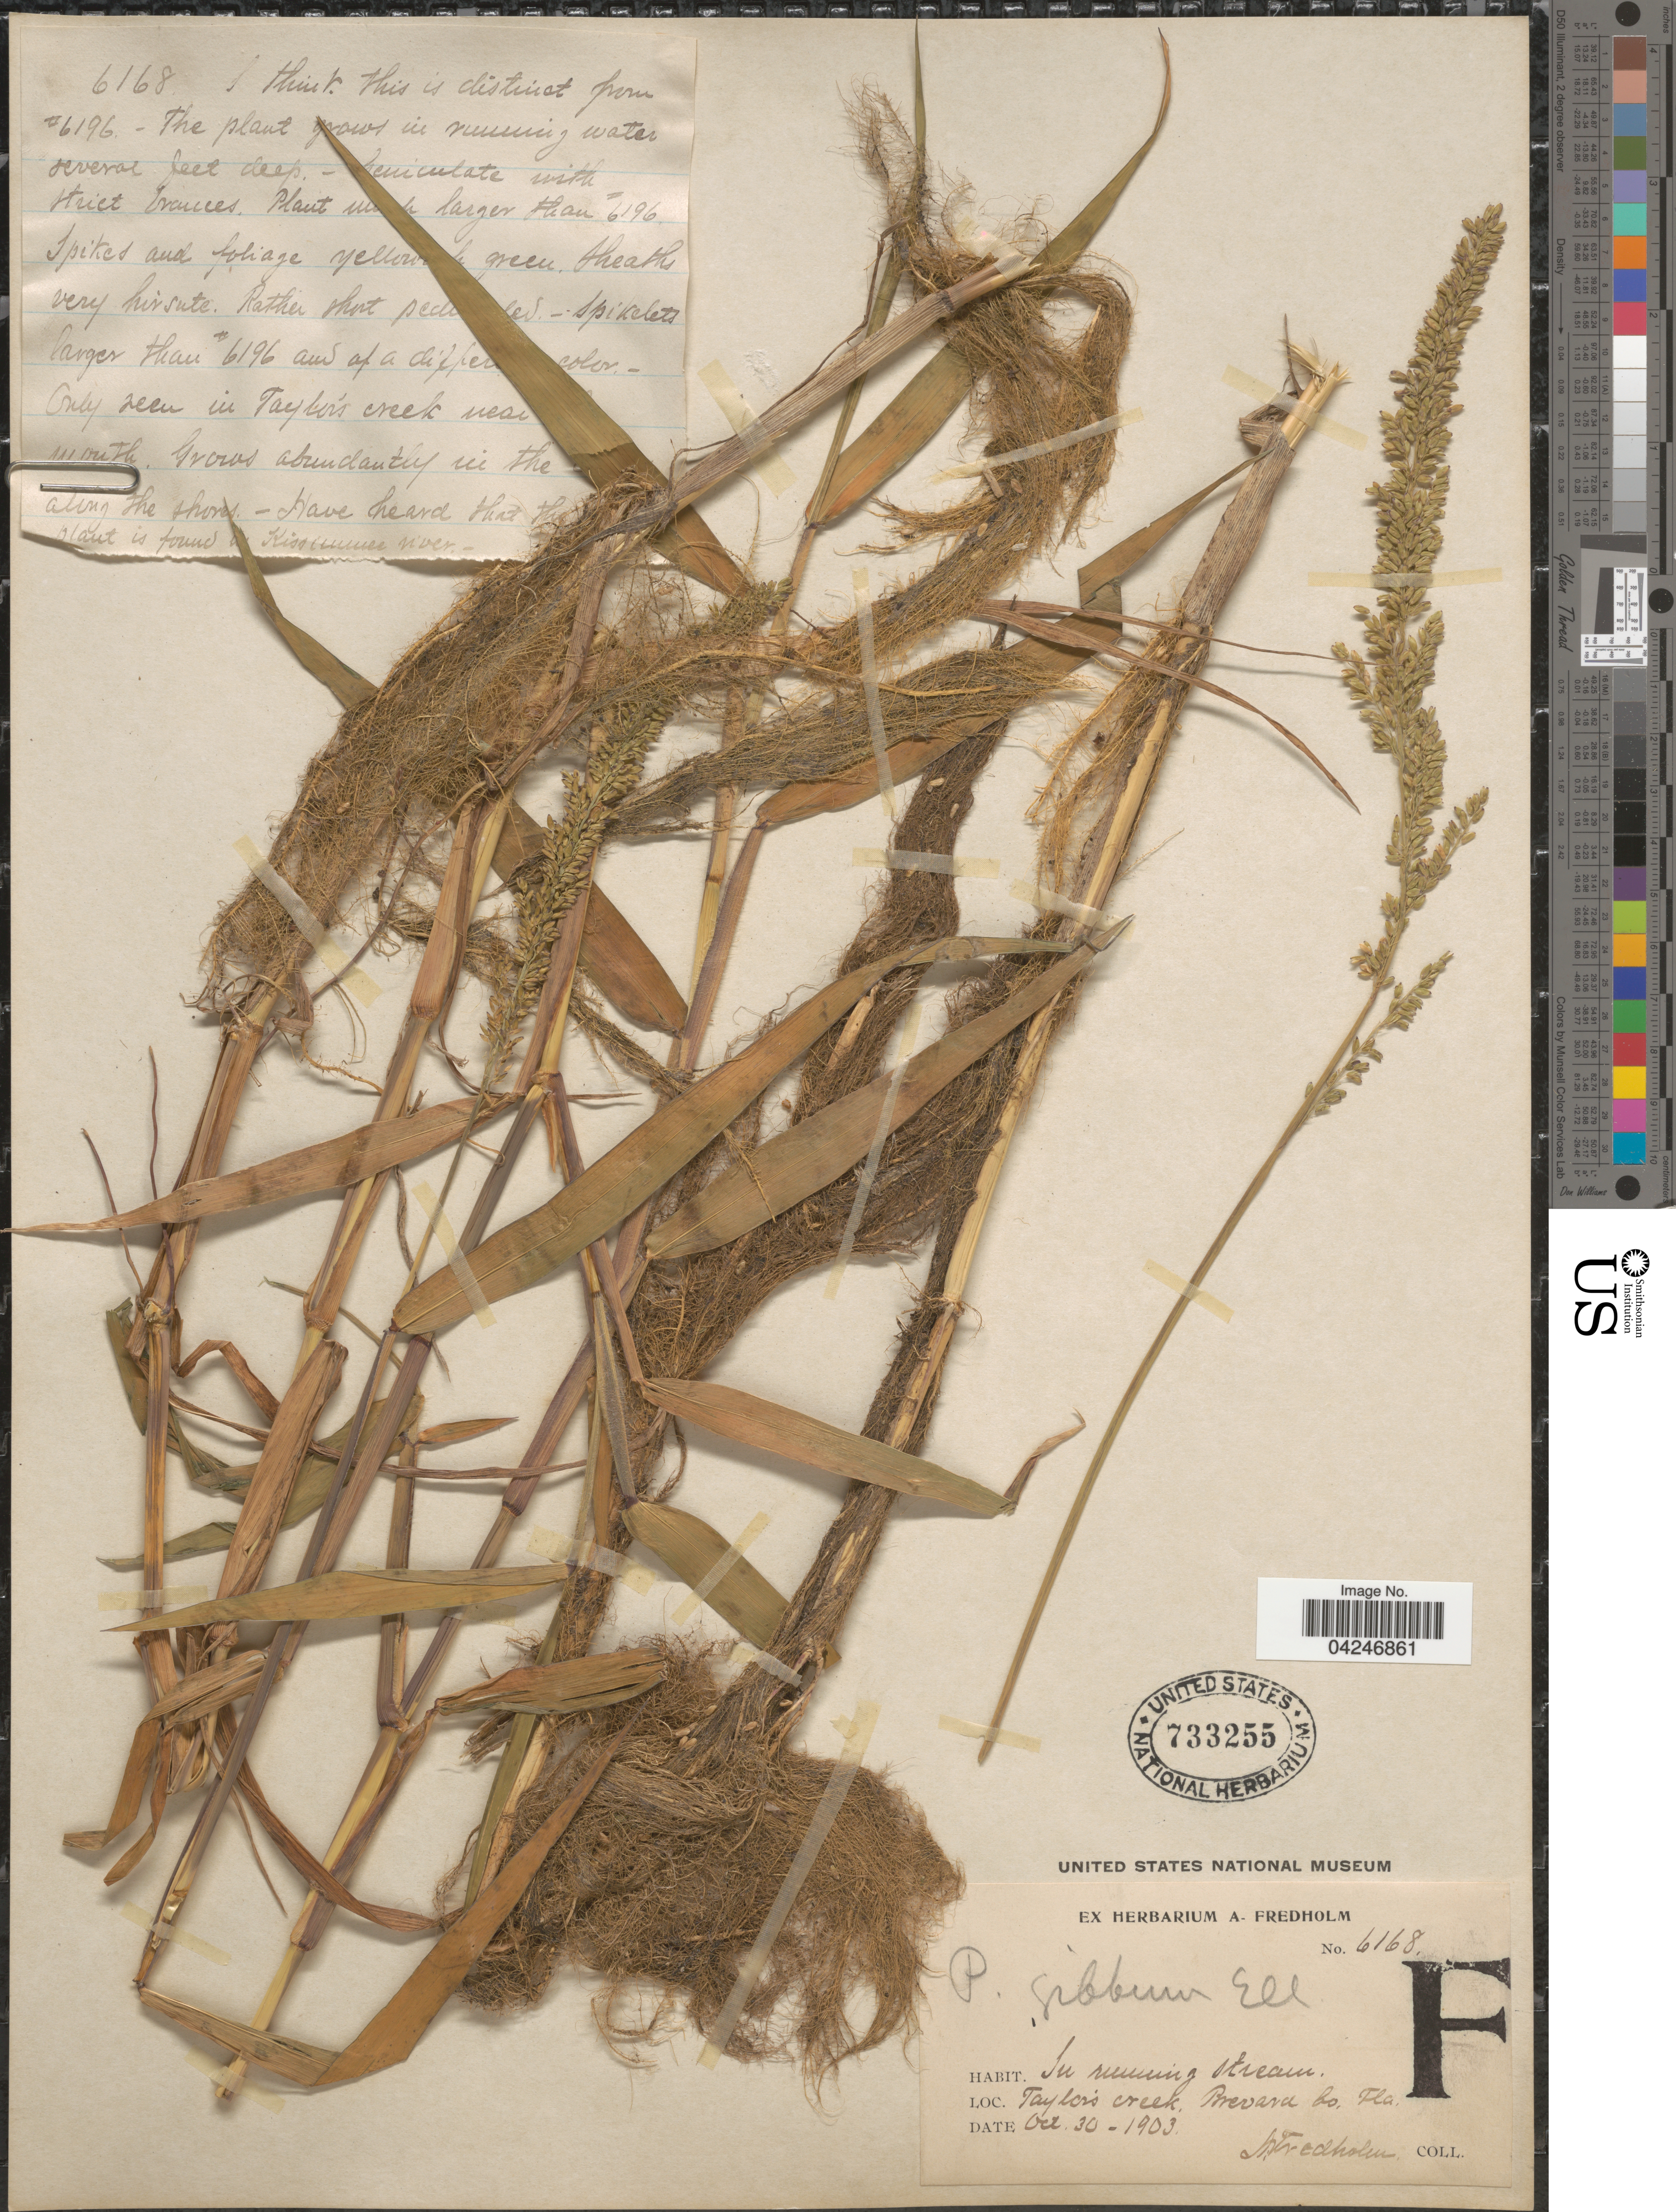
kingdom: Plantae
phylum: Tracheophyta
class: Liliopsida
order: Poales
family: Poaceae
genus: Sacciolepis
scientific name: Sacciolepis striata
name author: (L.) Nash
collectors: A. Fredholm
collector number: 6168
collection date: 1903-10-30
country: United States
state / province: Florida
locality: Taylor's Creek. Brevard Co.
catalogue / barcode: US 733255